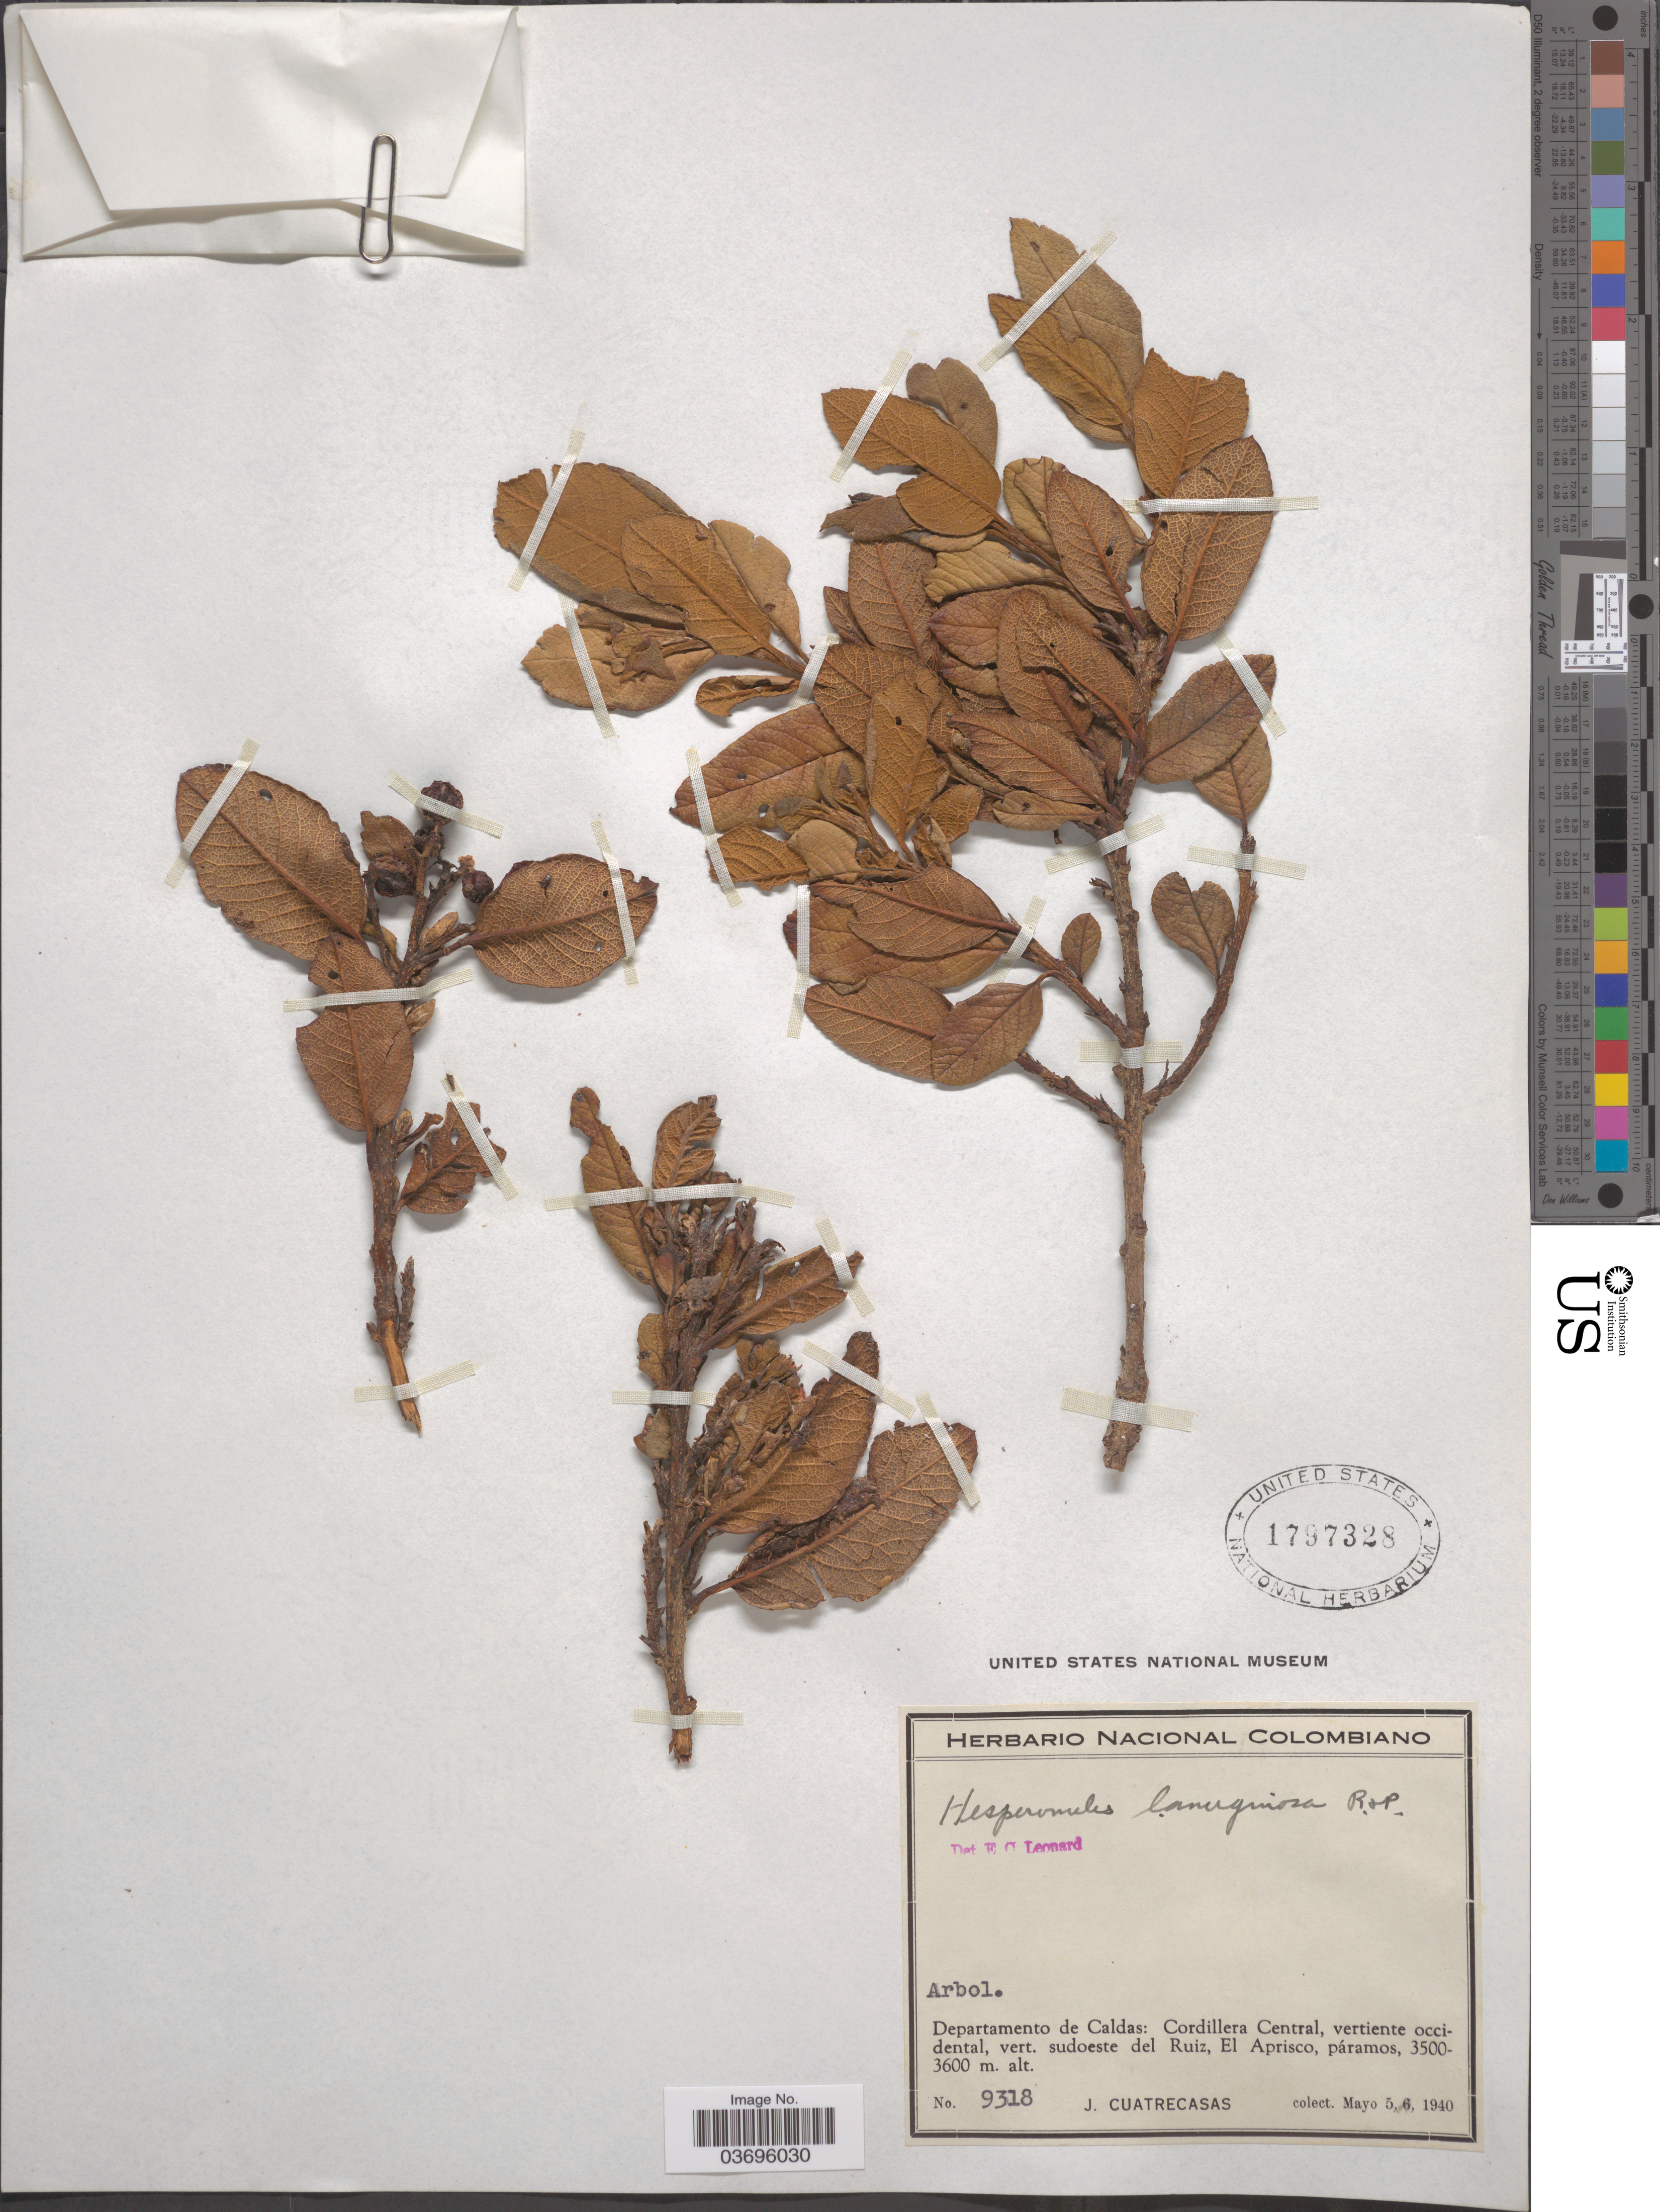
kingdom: Plantae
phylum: Tracheophyta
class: Magnoliopsida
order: Rosales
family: Rosaceae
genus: Hesperomeles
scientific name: Hesperomeles ferruginea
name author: (Juss. ex Pers.) Benth.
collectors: J. Cuatrecasas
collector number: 9318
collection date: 1940-05-05/1940-05-06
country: Colombia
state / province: Caldas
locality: Departamento de Caldas: Cordillera Central, vertiente occidental, vert. sudoeste del Ruiz, El Aprisco.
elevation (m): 3500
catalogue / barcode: US 1797328